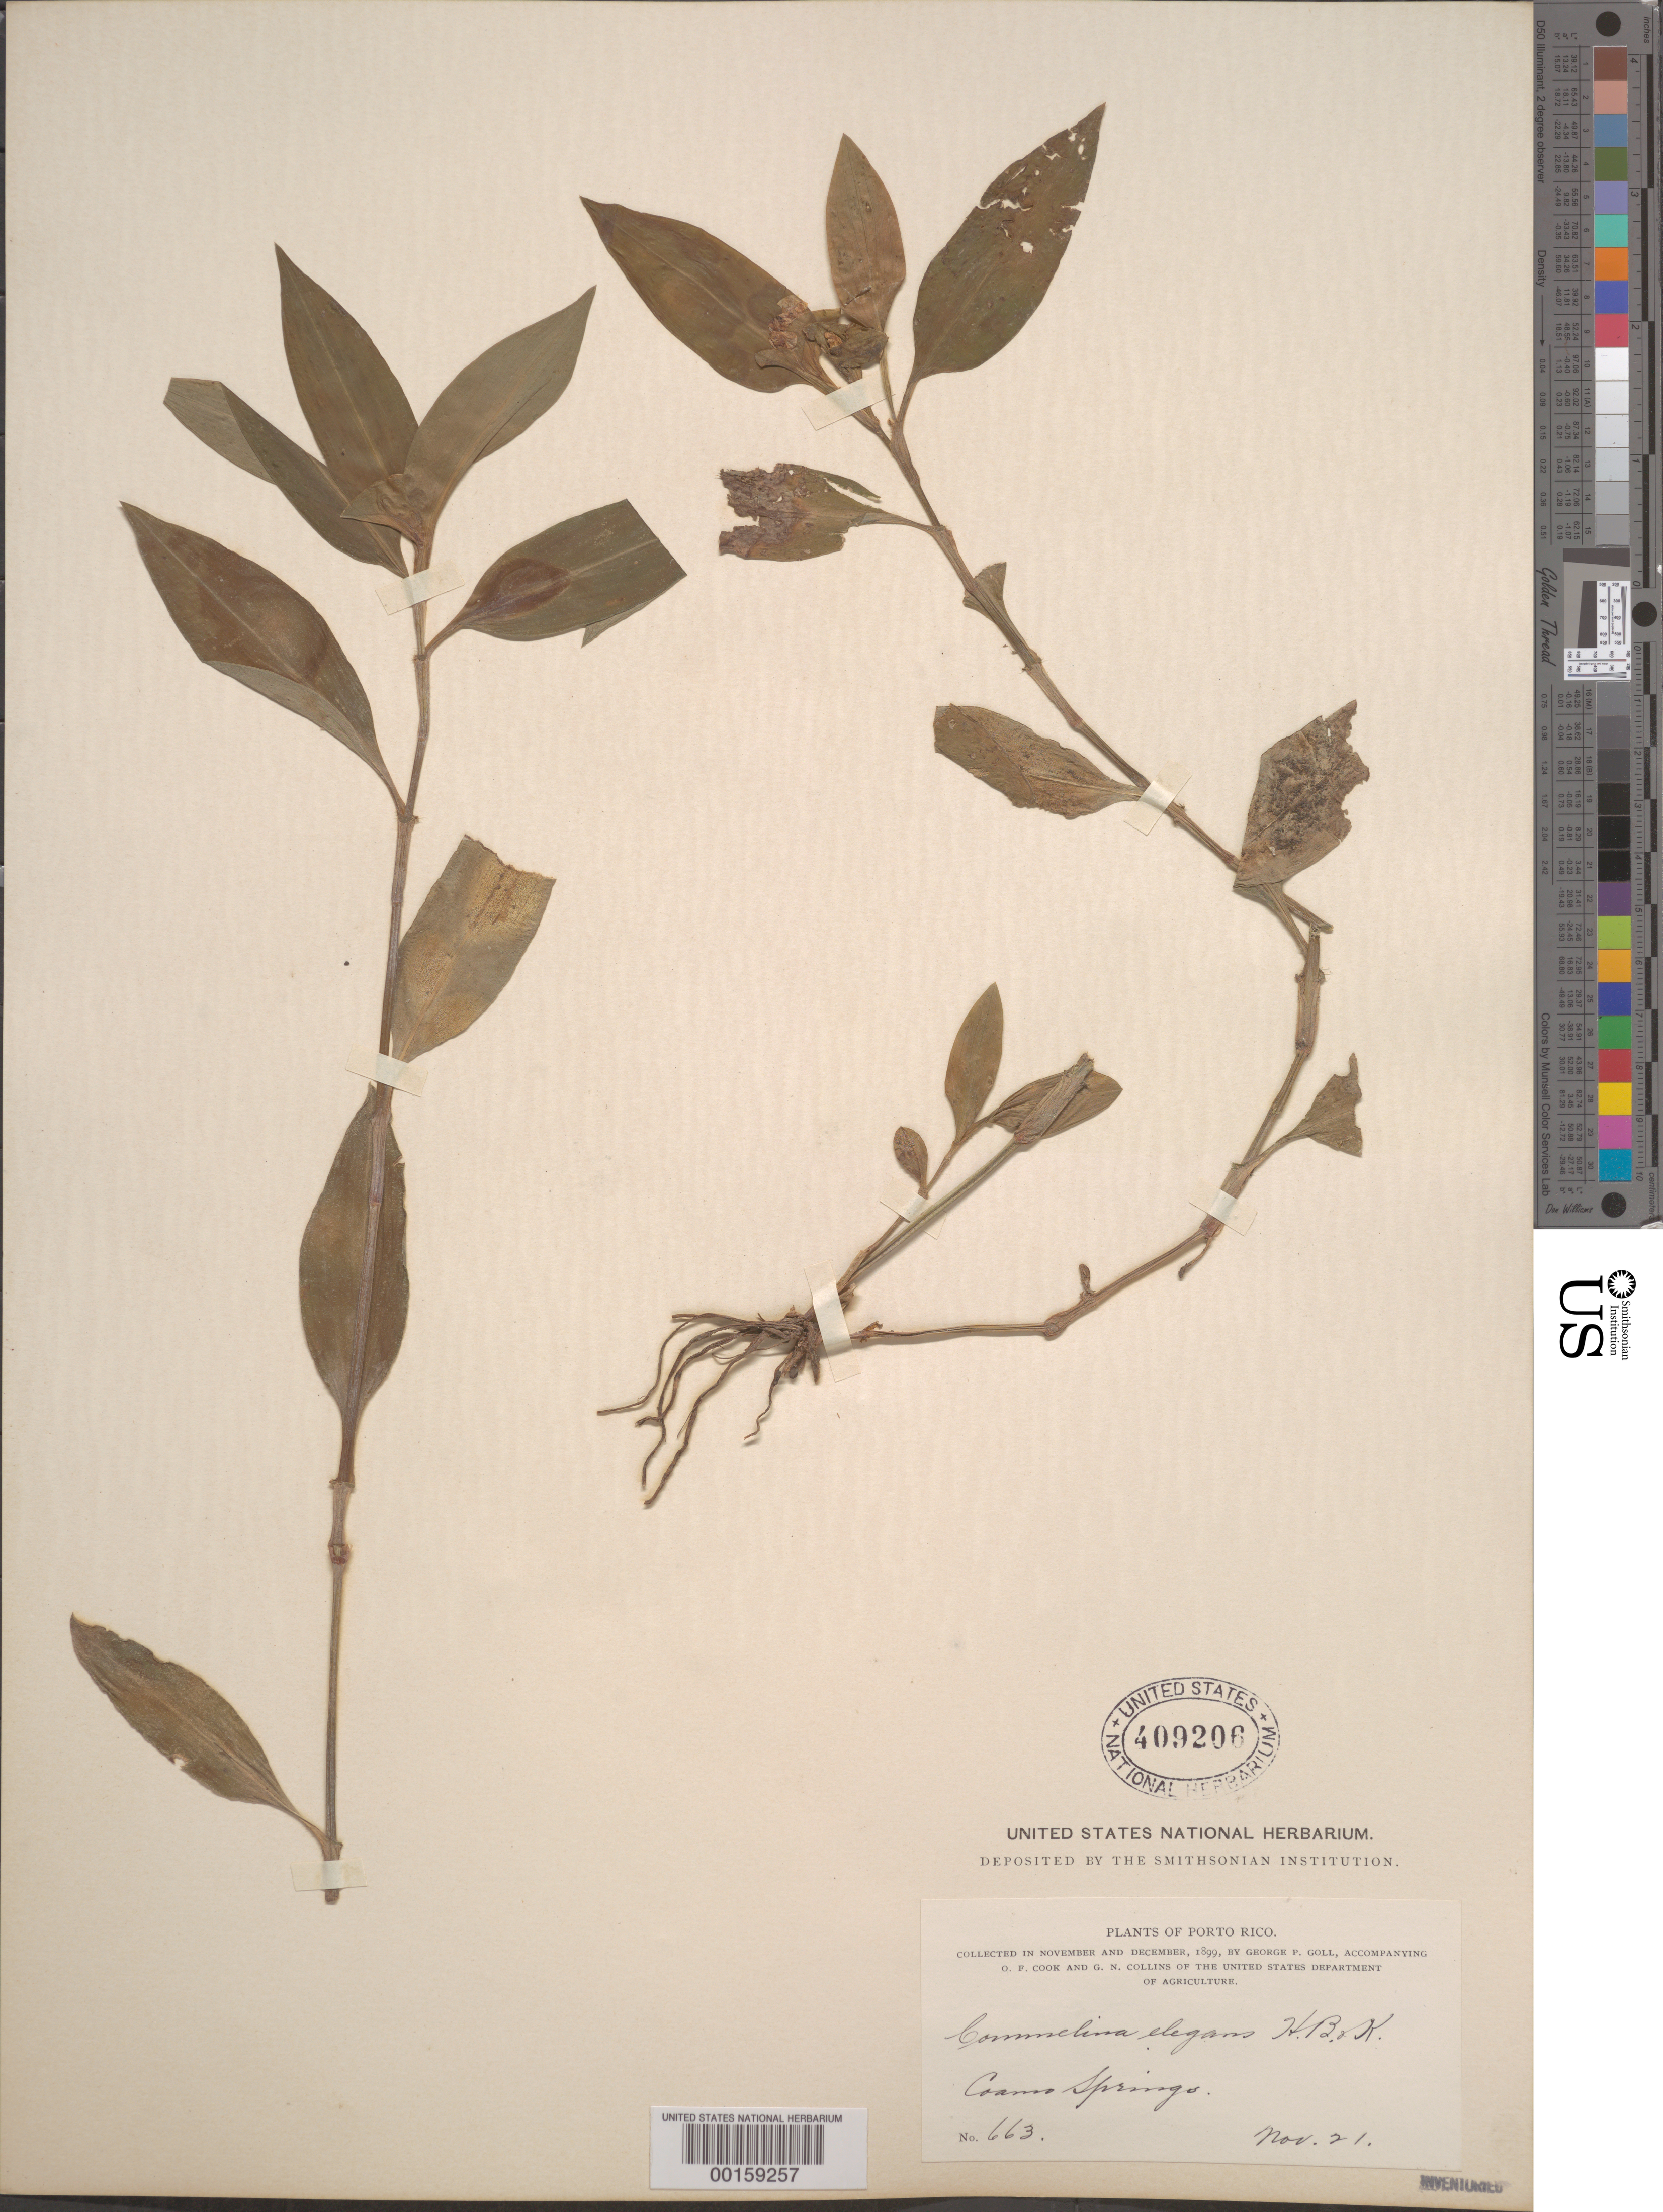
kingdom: Plantae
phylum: Tracheophyta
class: Liliopsida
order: Commelinales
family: Commelinaceae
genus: Commelina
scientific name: Commelina erecta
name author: L.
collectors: G. Goll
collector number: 663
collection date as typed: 21 Nov 1899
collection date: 1899-11-21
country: Puerto Rico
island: Greater Antilles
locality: Coamo springs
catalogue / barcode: US 409206